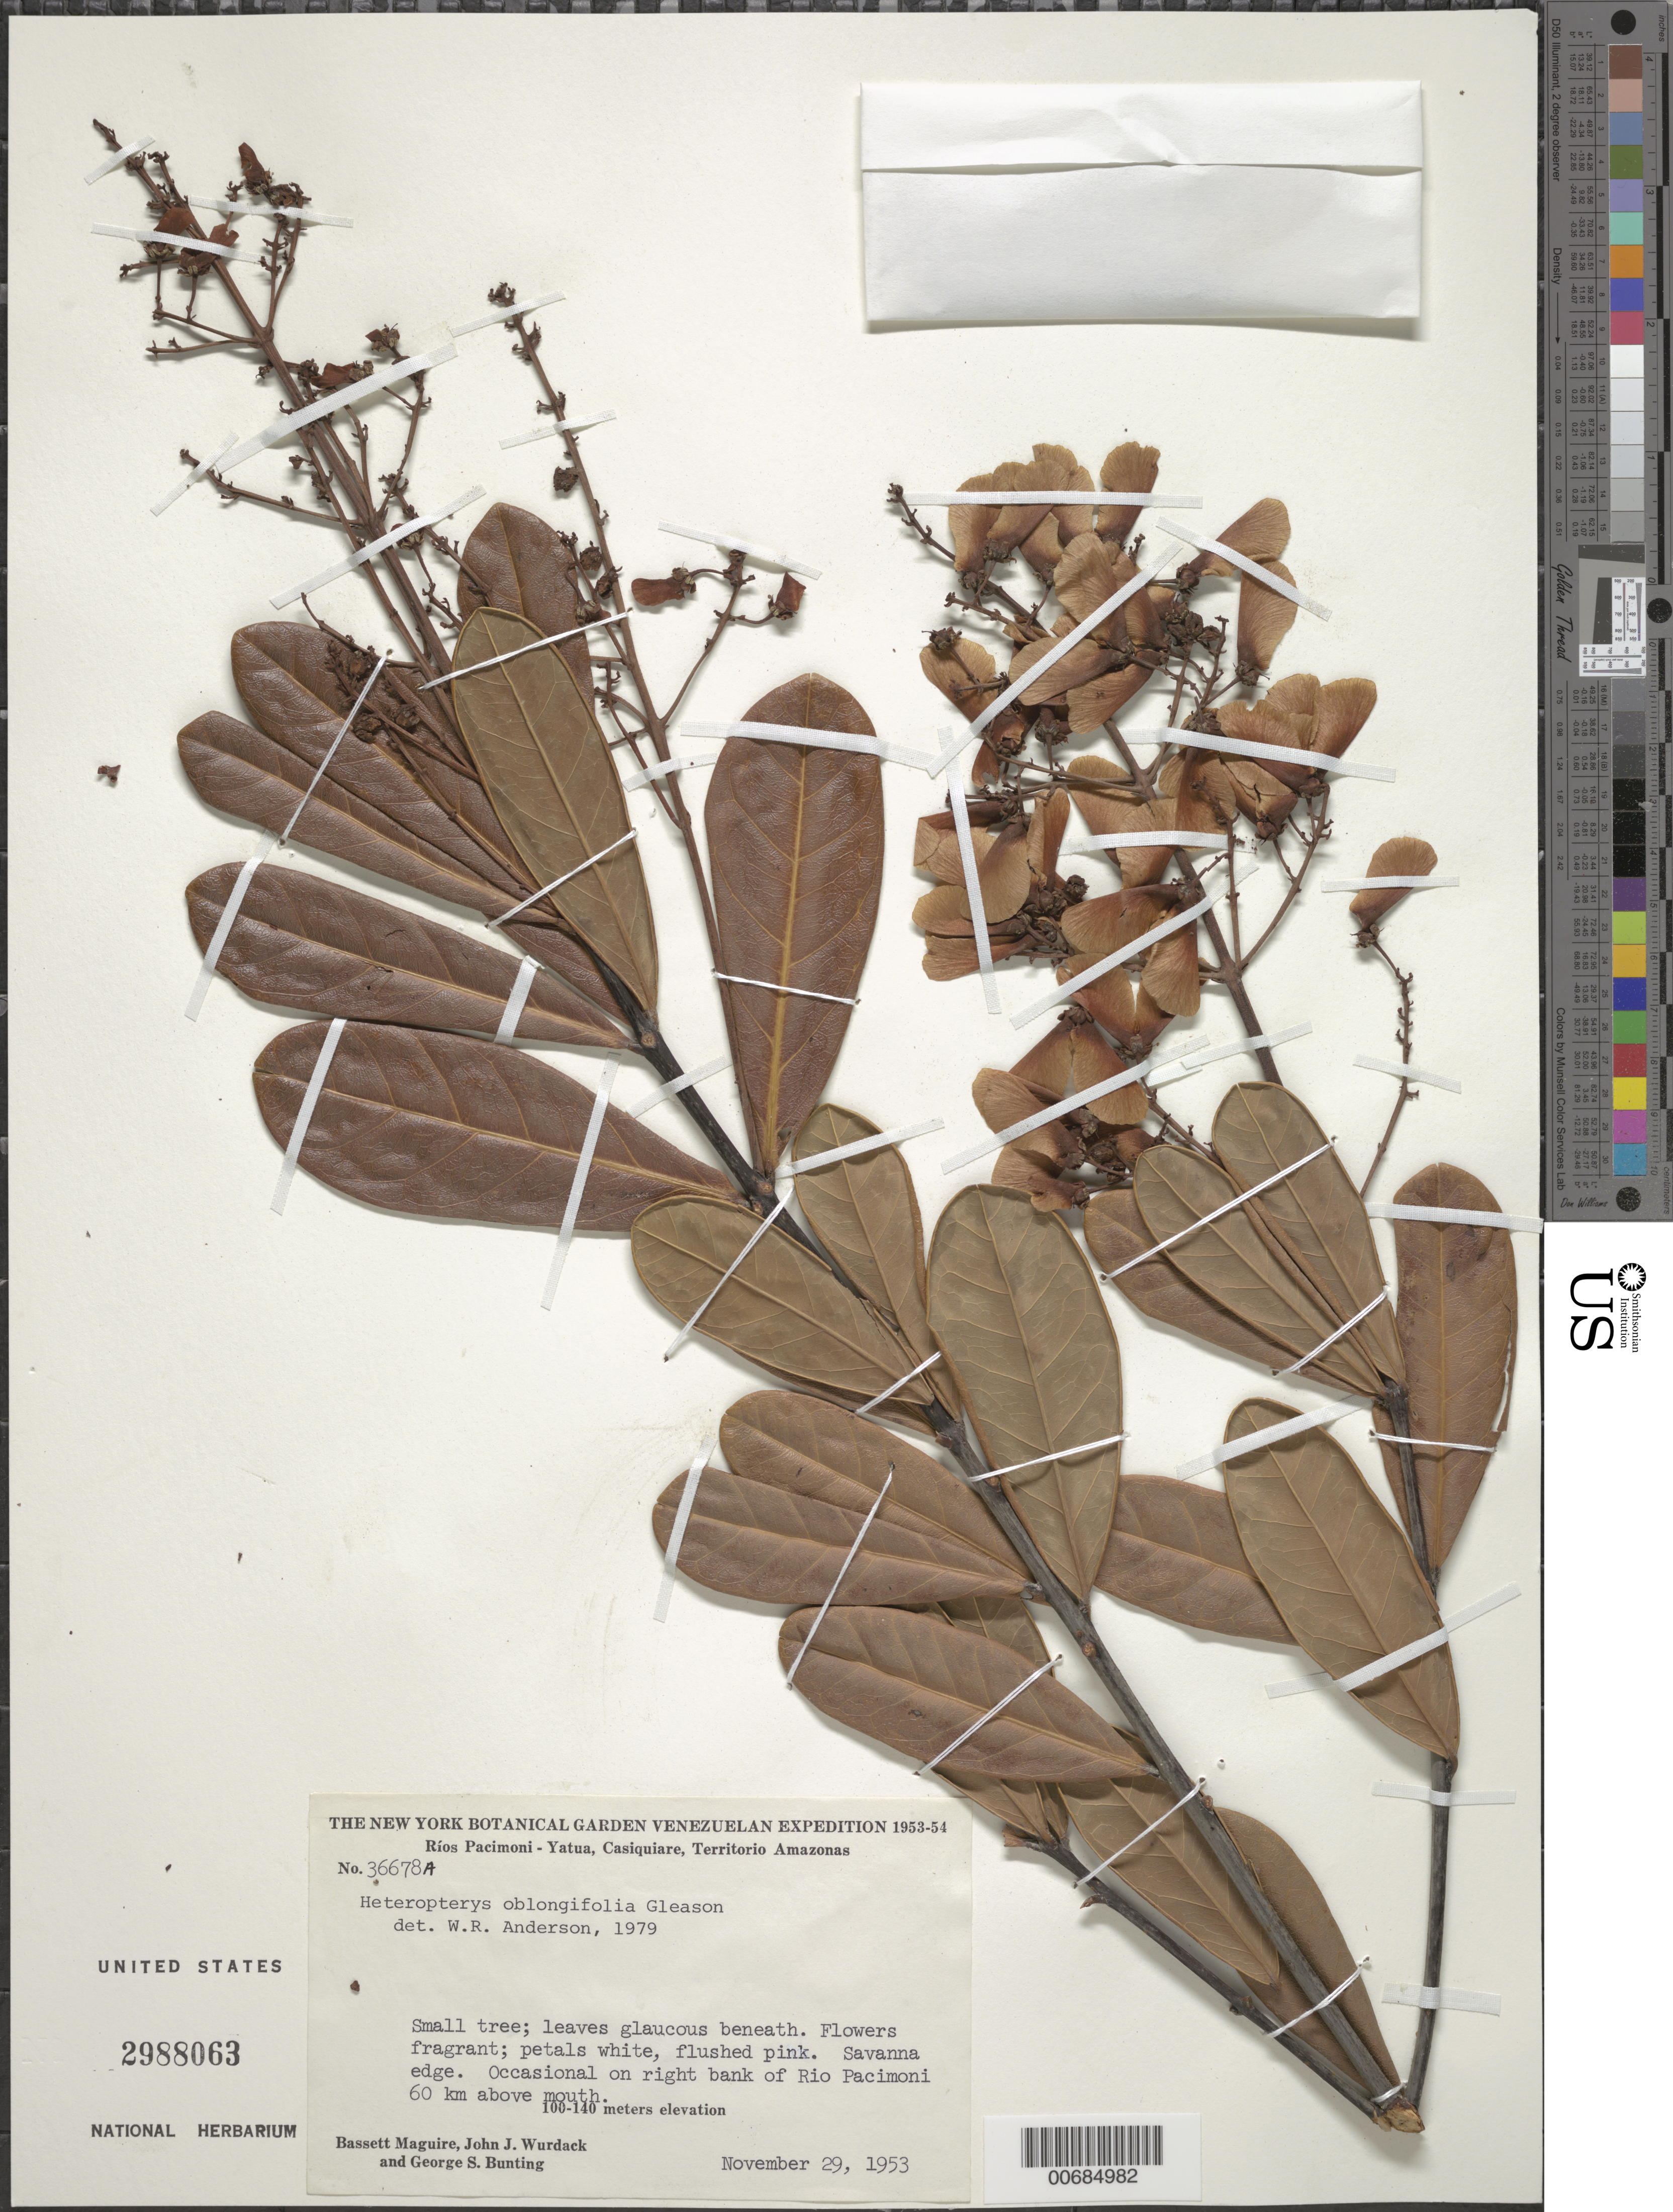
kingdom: Plantae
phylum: Tracheophyta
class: Magnoliopsida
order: Malpighiales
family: Malpighiaceae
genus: Heteropterys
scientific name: Heteropterys oblongifolia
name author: Gleason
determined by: Anderson, W. R., (MICH), University of Michigan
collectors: B. Maguire, J. J. Wurdack & G. S. Bunting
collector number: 36678 A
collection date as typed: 29-Nov-53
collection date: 1953-11-29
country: Venezuela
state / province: Amazonas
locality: Río Pacimoni, 60 km above mouth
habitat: Savanna edge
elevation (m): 100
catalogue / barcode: US 2988063